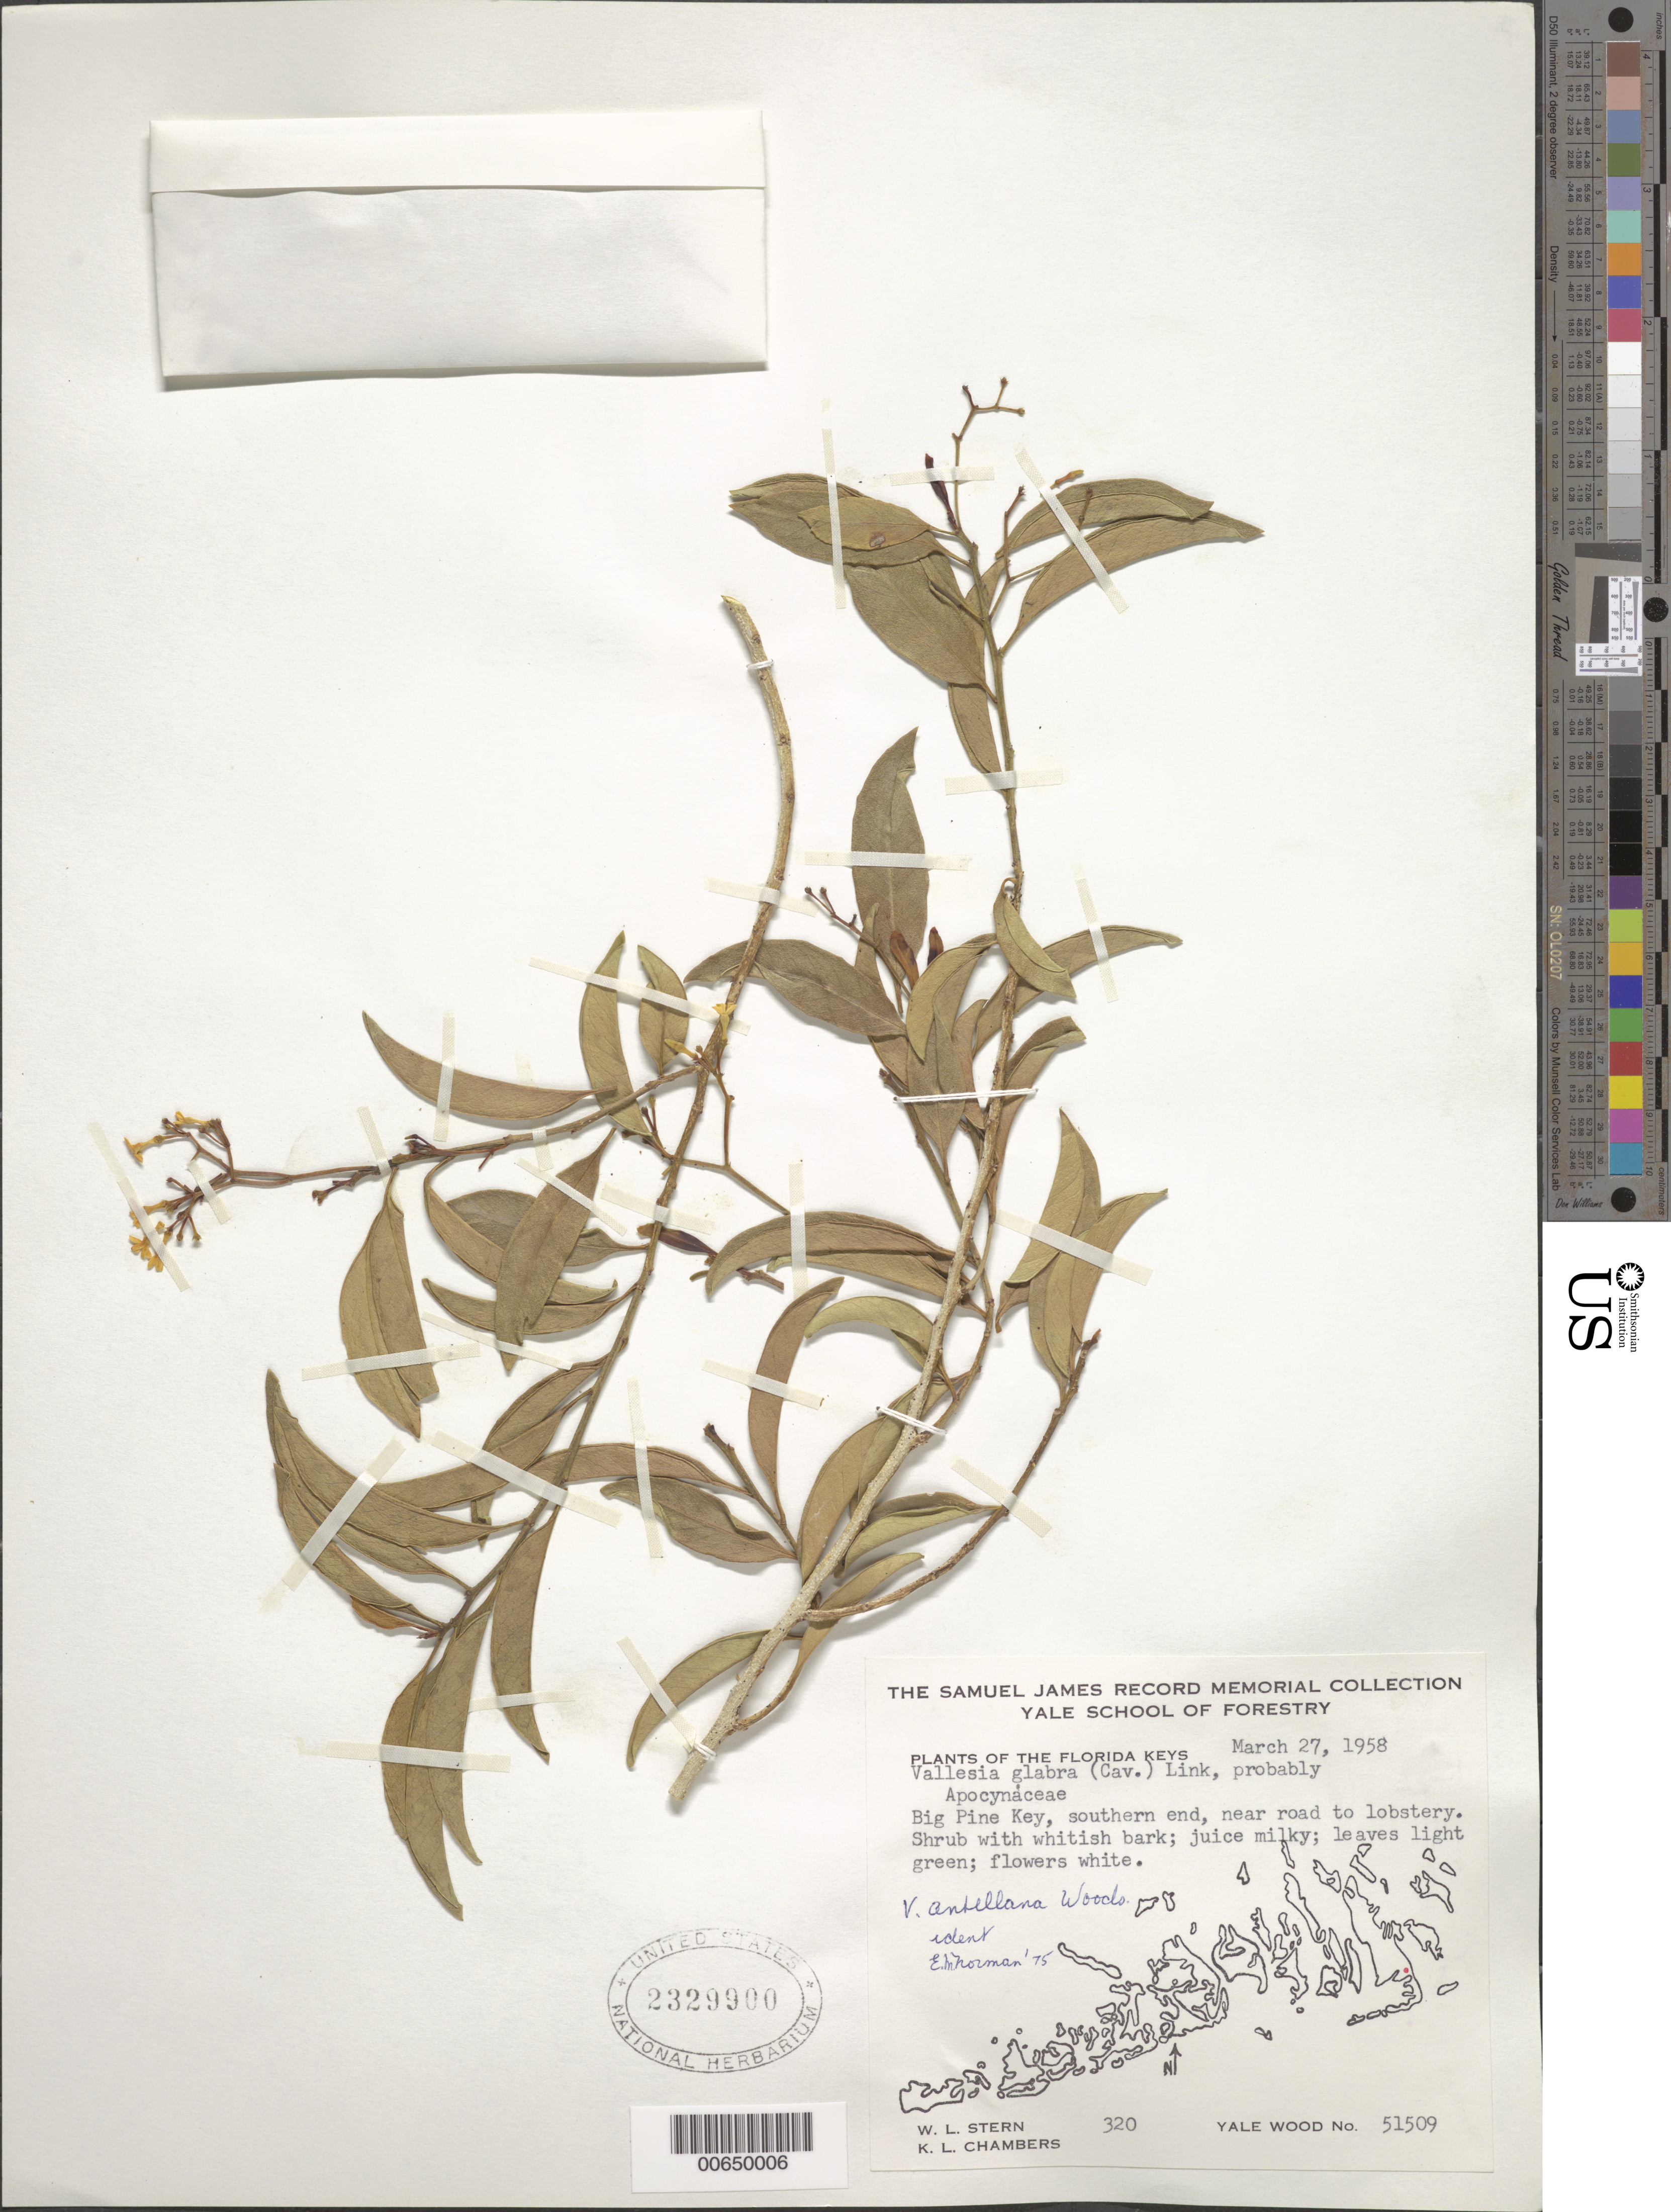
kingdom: Plantae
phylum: Tracheophyta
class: Magnoliopsida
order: Gentianales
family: Apocynaceae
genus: Vallesia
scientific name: Vallesia antillana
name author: Woodson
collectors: W. L. Stern & K. L. Chambers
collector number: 320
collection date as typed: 27 Mar 1958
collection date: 1958-03-27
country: United States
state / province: Florida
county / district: Monroe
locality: Big Pine Key. S. end near road to lobstery.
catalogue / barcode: US 2329900